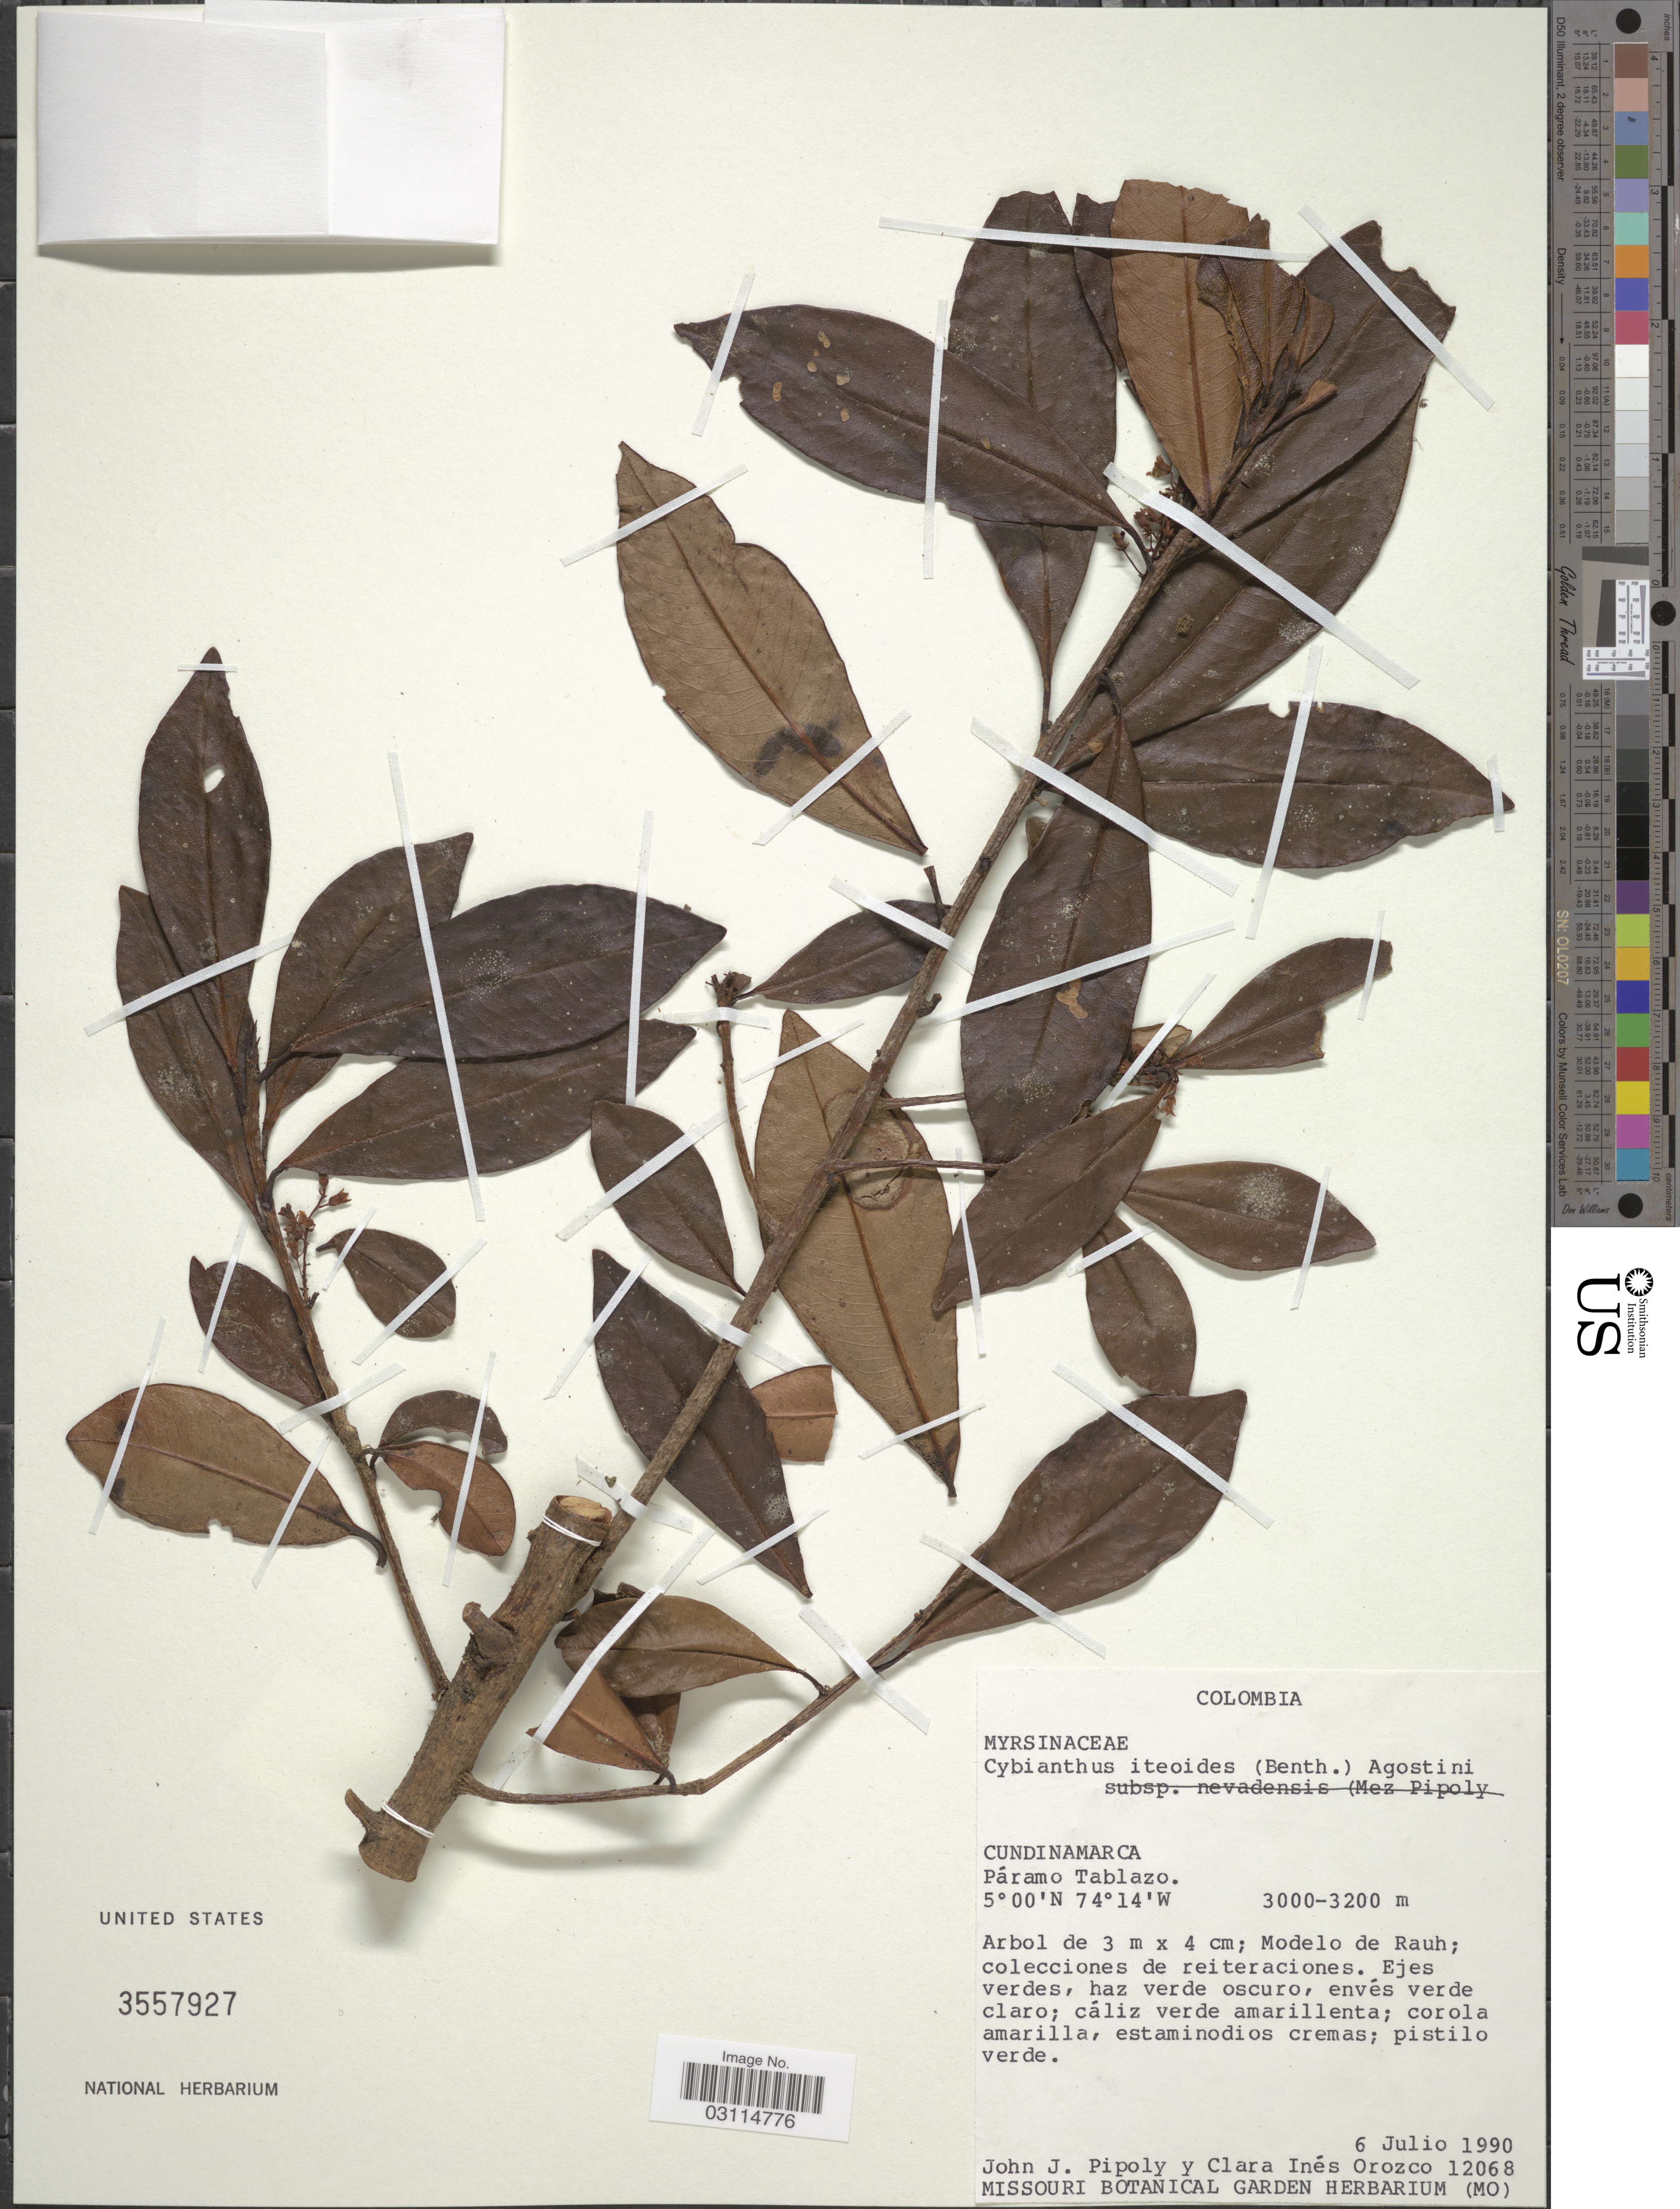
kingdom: Plantae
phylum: Tracheophyta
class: Magnoliopsida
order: Ericales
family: Primulaceae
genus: Cybianthus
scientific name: Cybianthus iteoides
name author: (Benth.) G. Agostini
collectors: J. J. Pipoly & C. I. Orozco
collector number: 12068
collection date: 1990-07-06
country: Colombia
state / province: Cundinamarca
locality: Páramo Tablazo.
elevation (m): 3000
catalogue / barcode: US 3557927